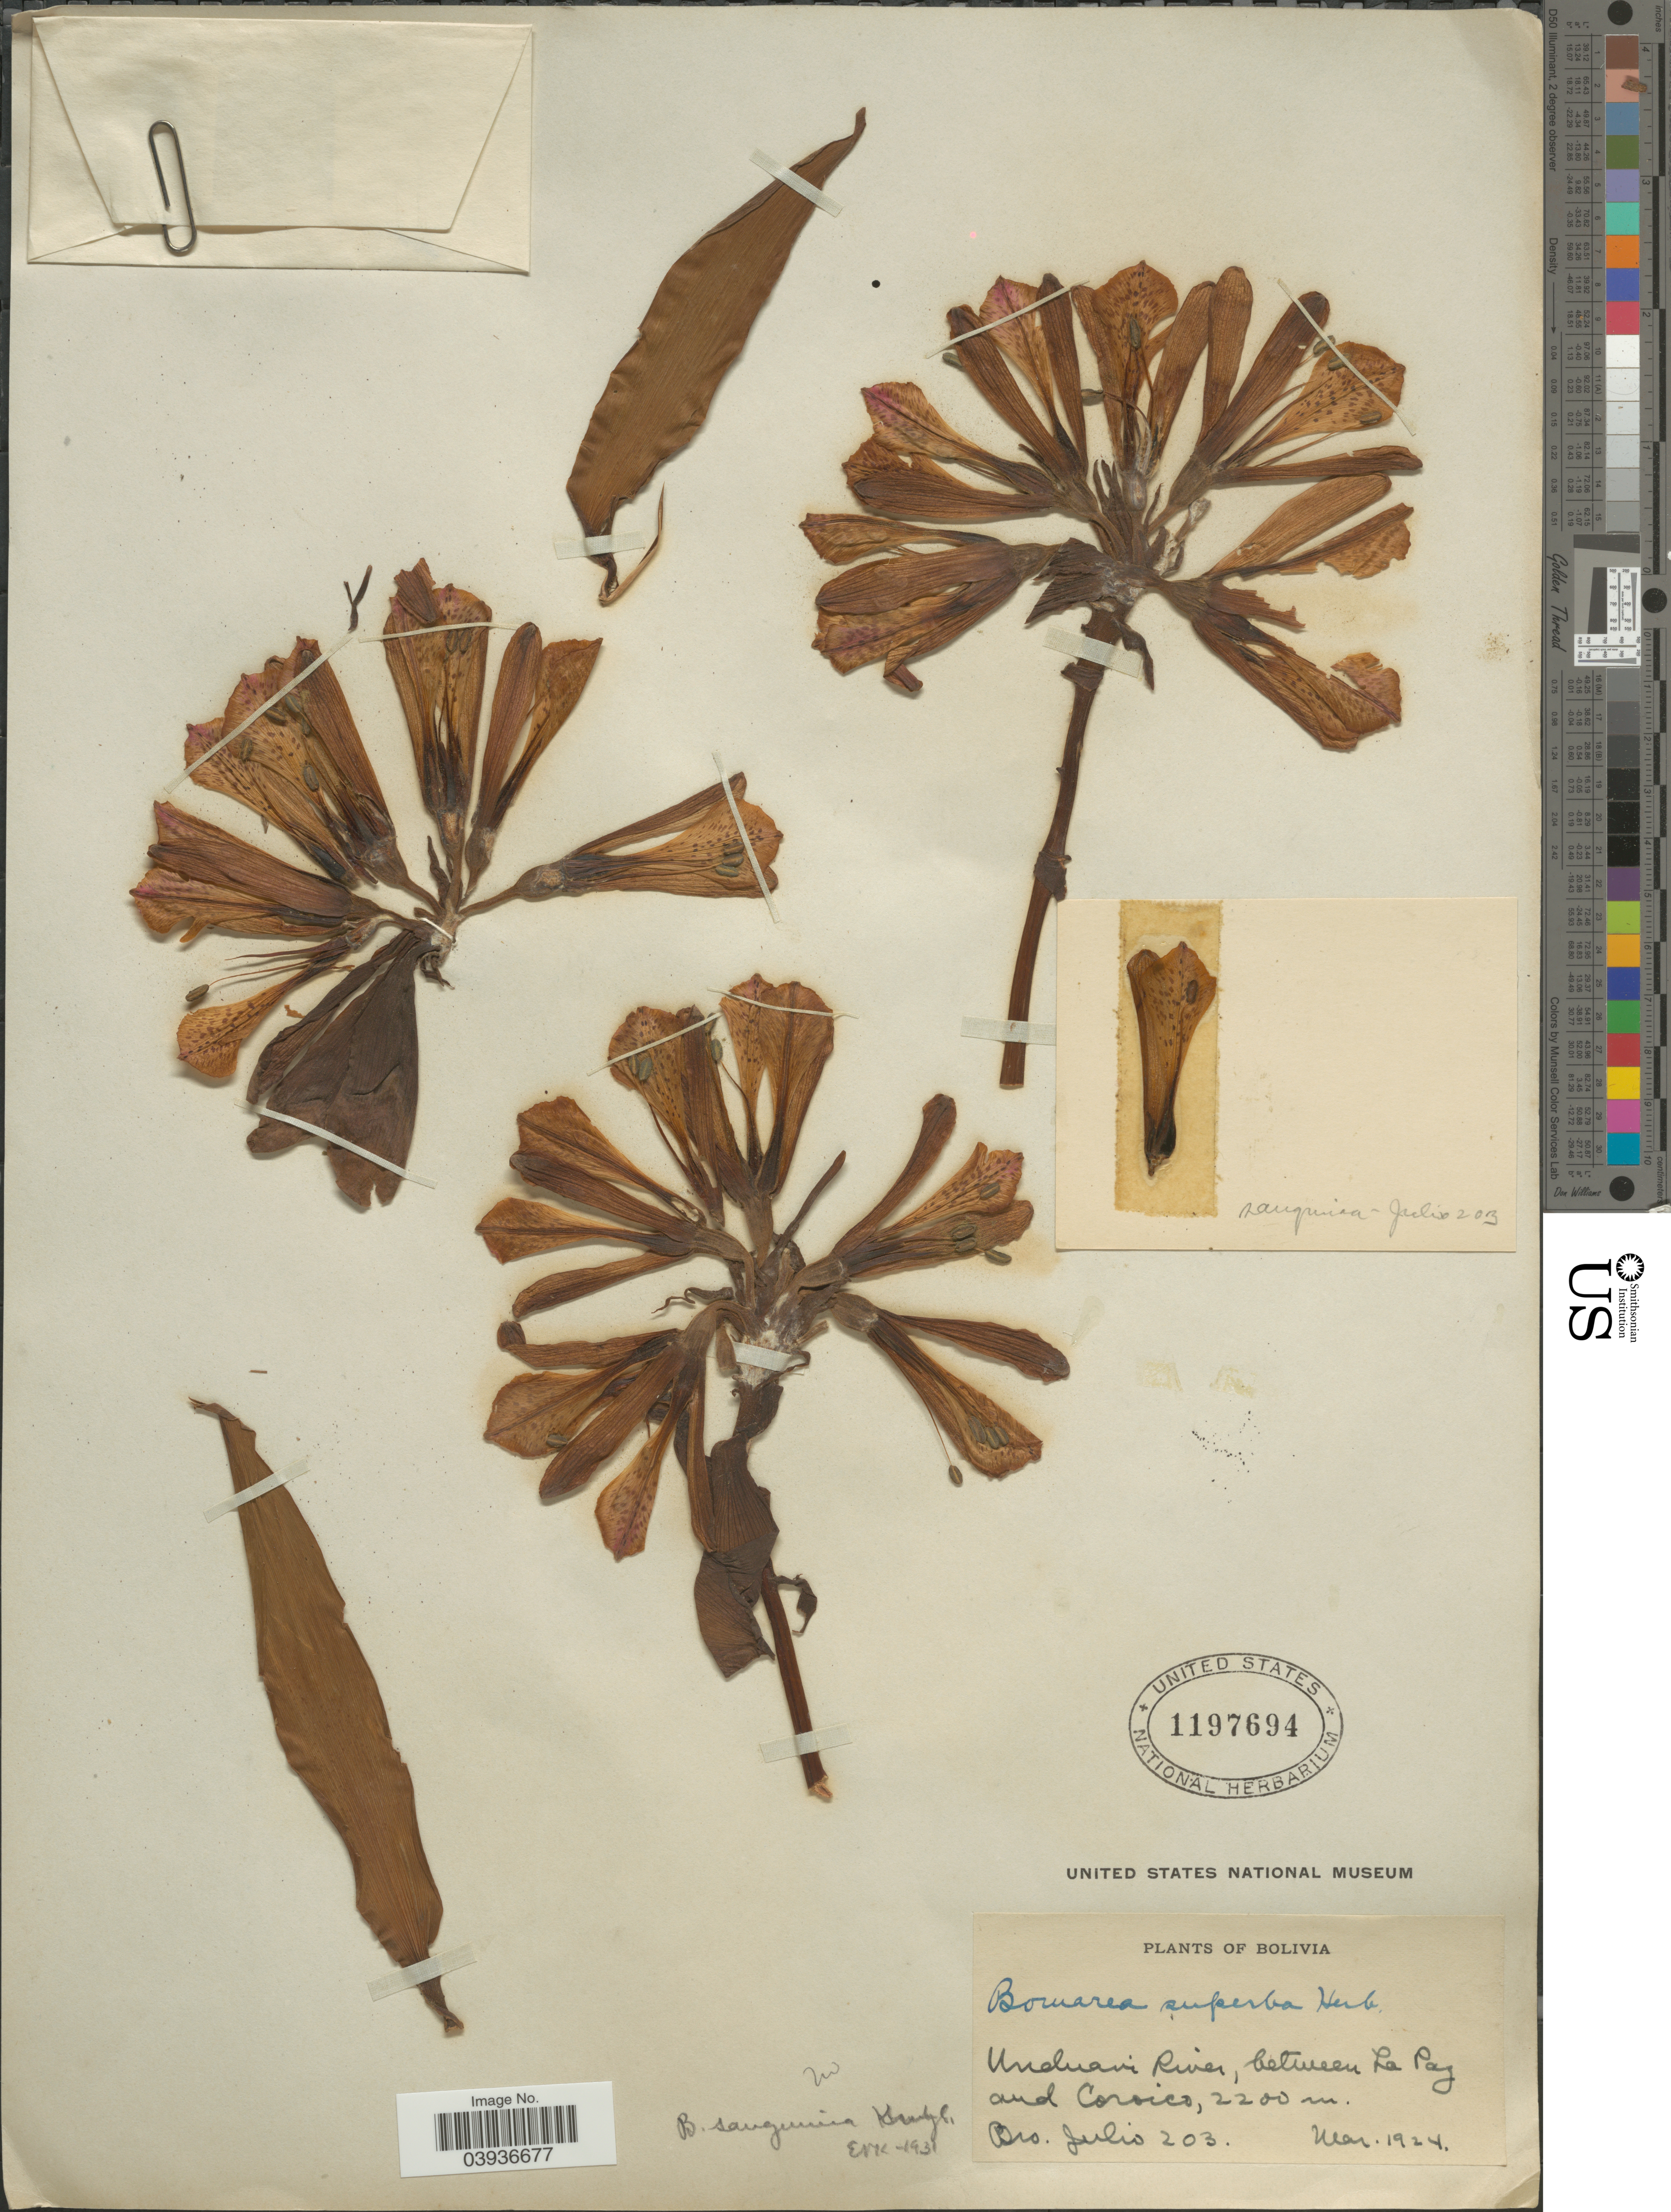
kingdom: Plantae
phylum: Tracheophyta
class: Liliopsida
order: Liliales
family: Alstroemeriaceae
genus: Bomarea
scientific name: Bomarea superba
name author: Herbert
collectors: Bro. Julio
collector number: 203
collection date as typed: Near 1924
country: Bolivia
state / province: La Paz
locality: Unduavi River, between La Paz and Coroico.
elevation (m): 2200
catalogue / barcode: US 1197694